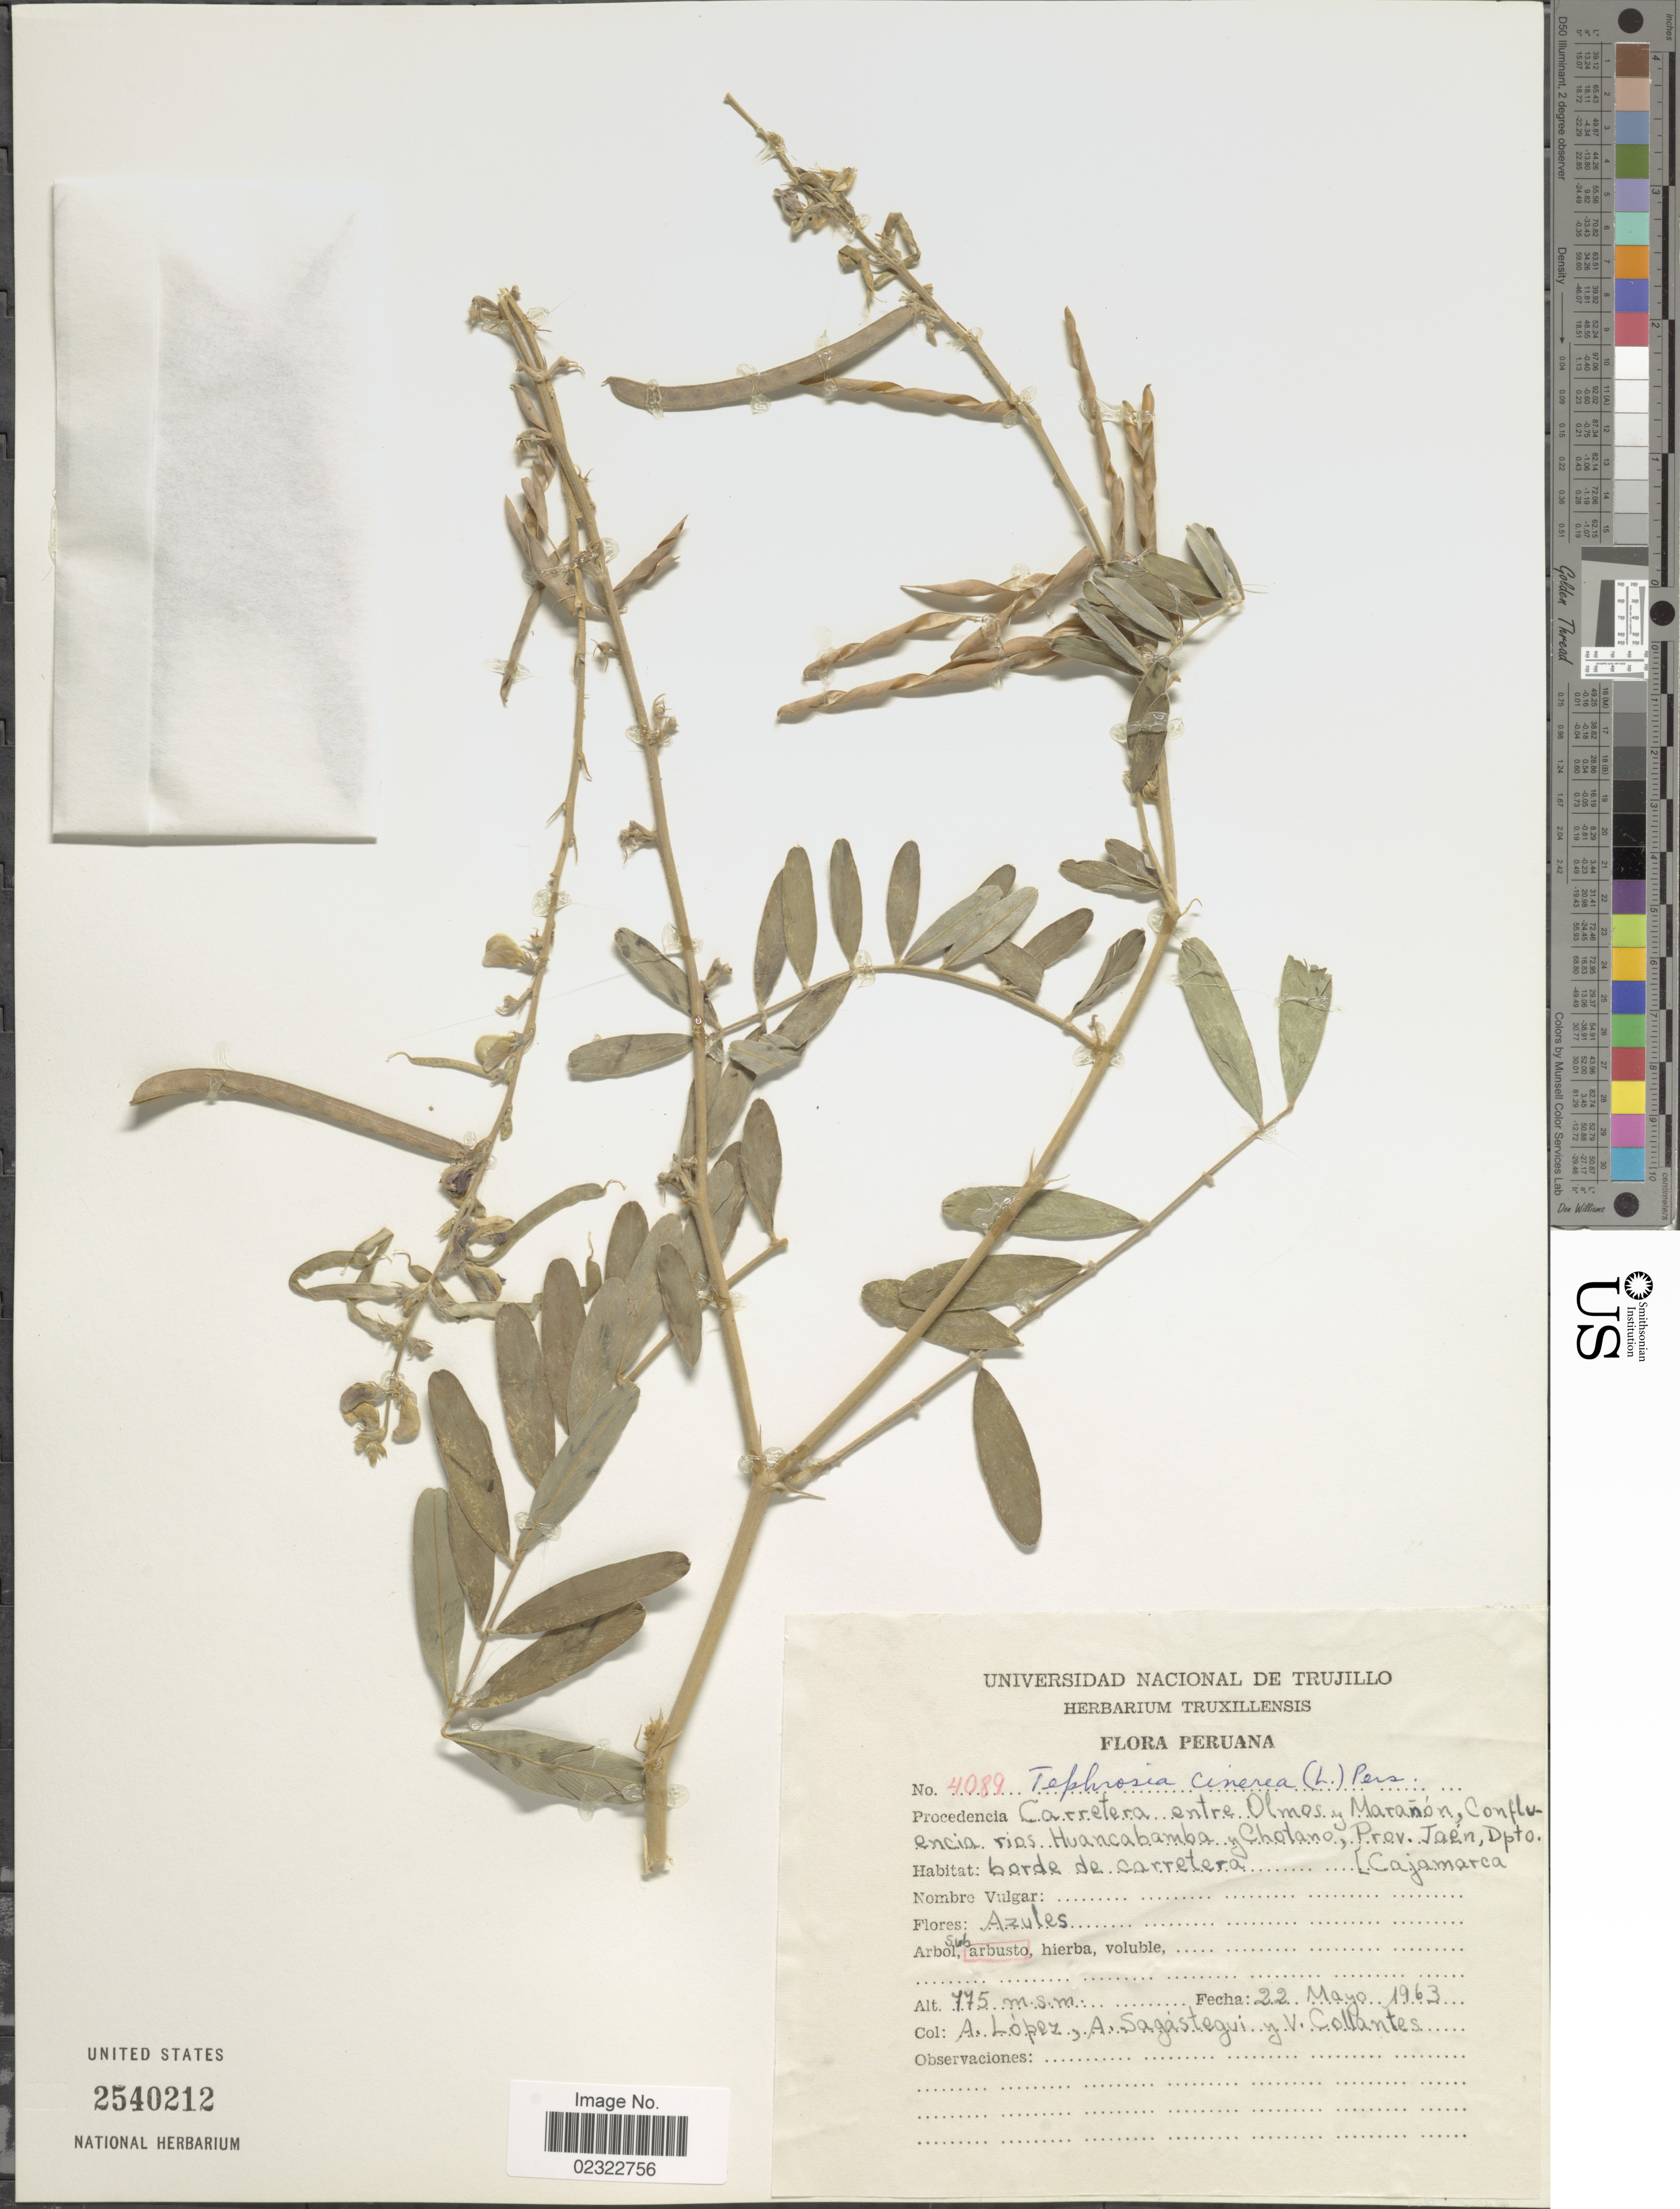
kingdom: Plantae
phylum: Tracheophyta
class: Magnoliopsida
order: Fabales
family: Fabaceae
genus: Tephrosia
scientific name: Tephrosia cinerea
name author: (L.) Pers.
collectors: A. Lopez, A. Sagastegui & V. Collantes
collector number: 4089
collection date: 1963-05-22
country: Peru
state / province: Cajamarca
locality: Peruana. carretera entre Olmos y Maranon, Confluenceia rios Huancabamba y Chotano, Prov. Jaen, Dpto. Cajamarca.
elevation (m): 775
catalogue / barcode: US 2540212